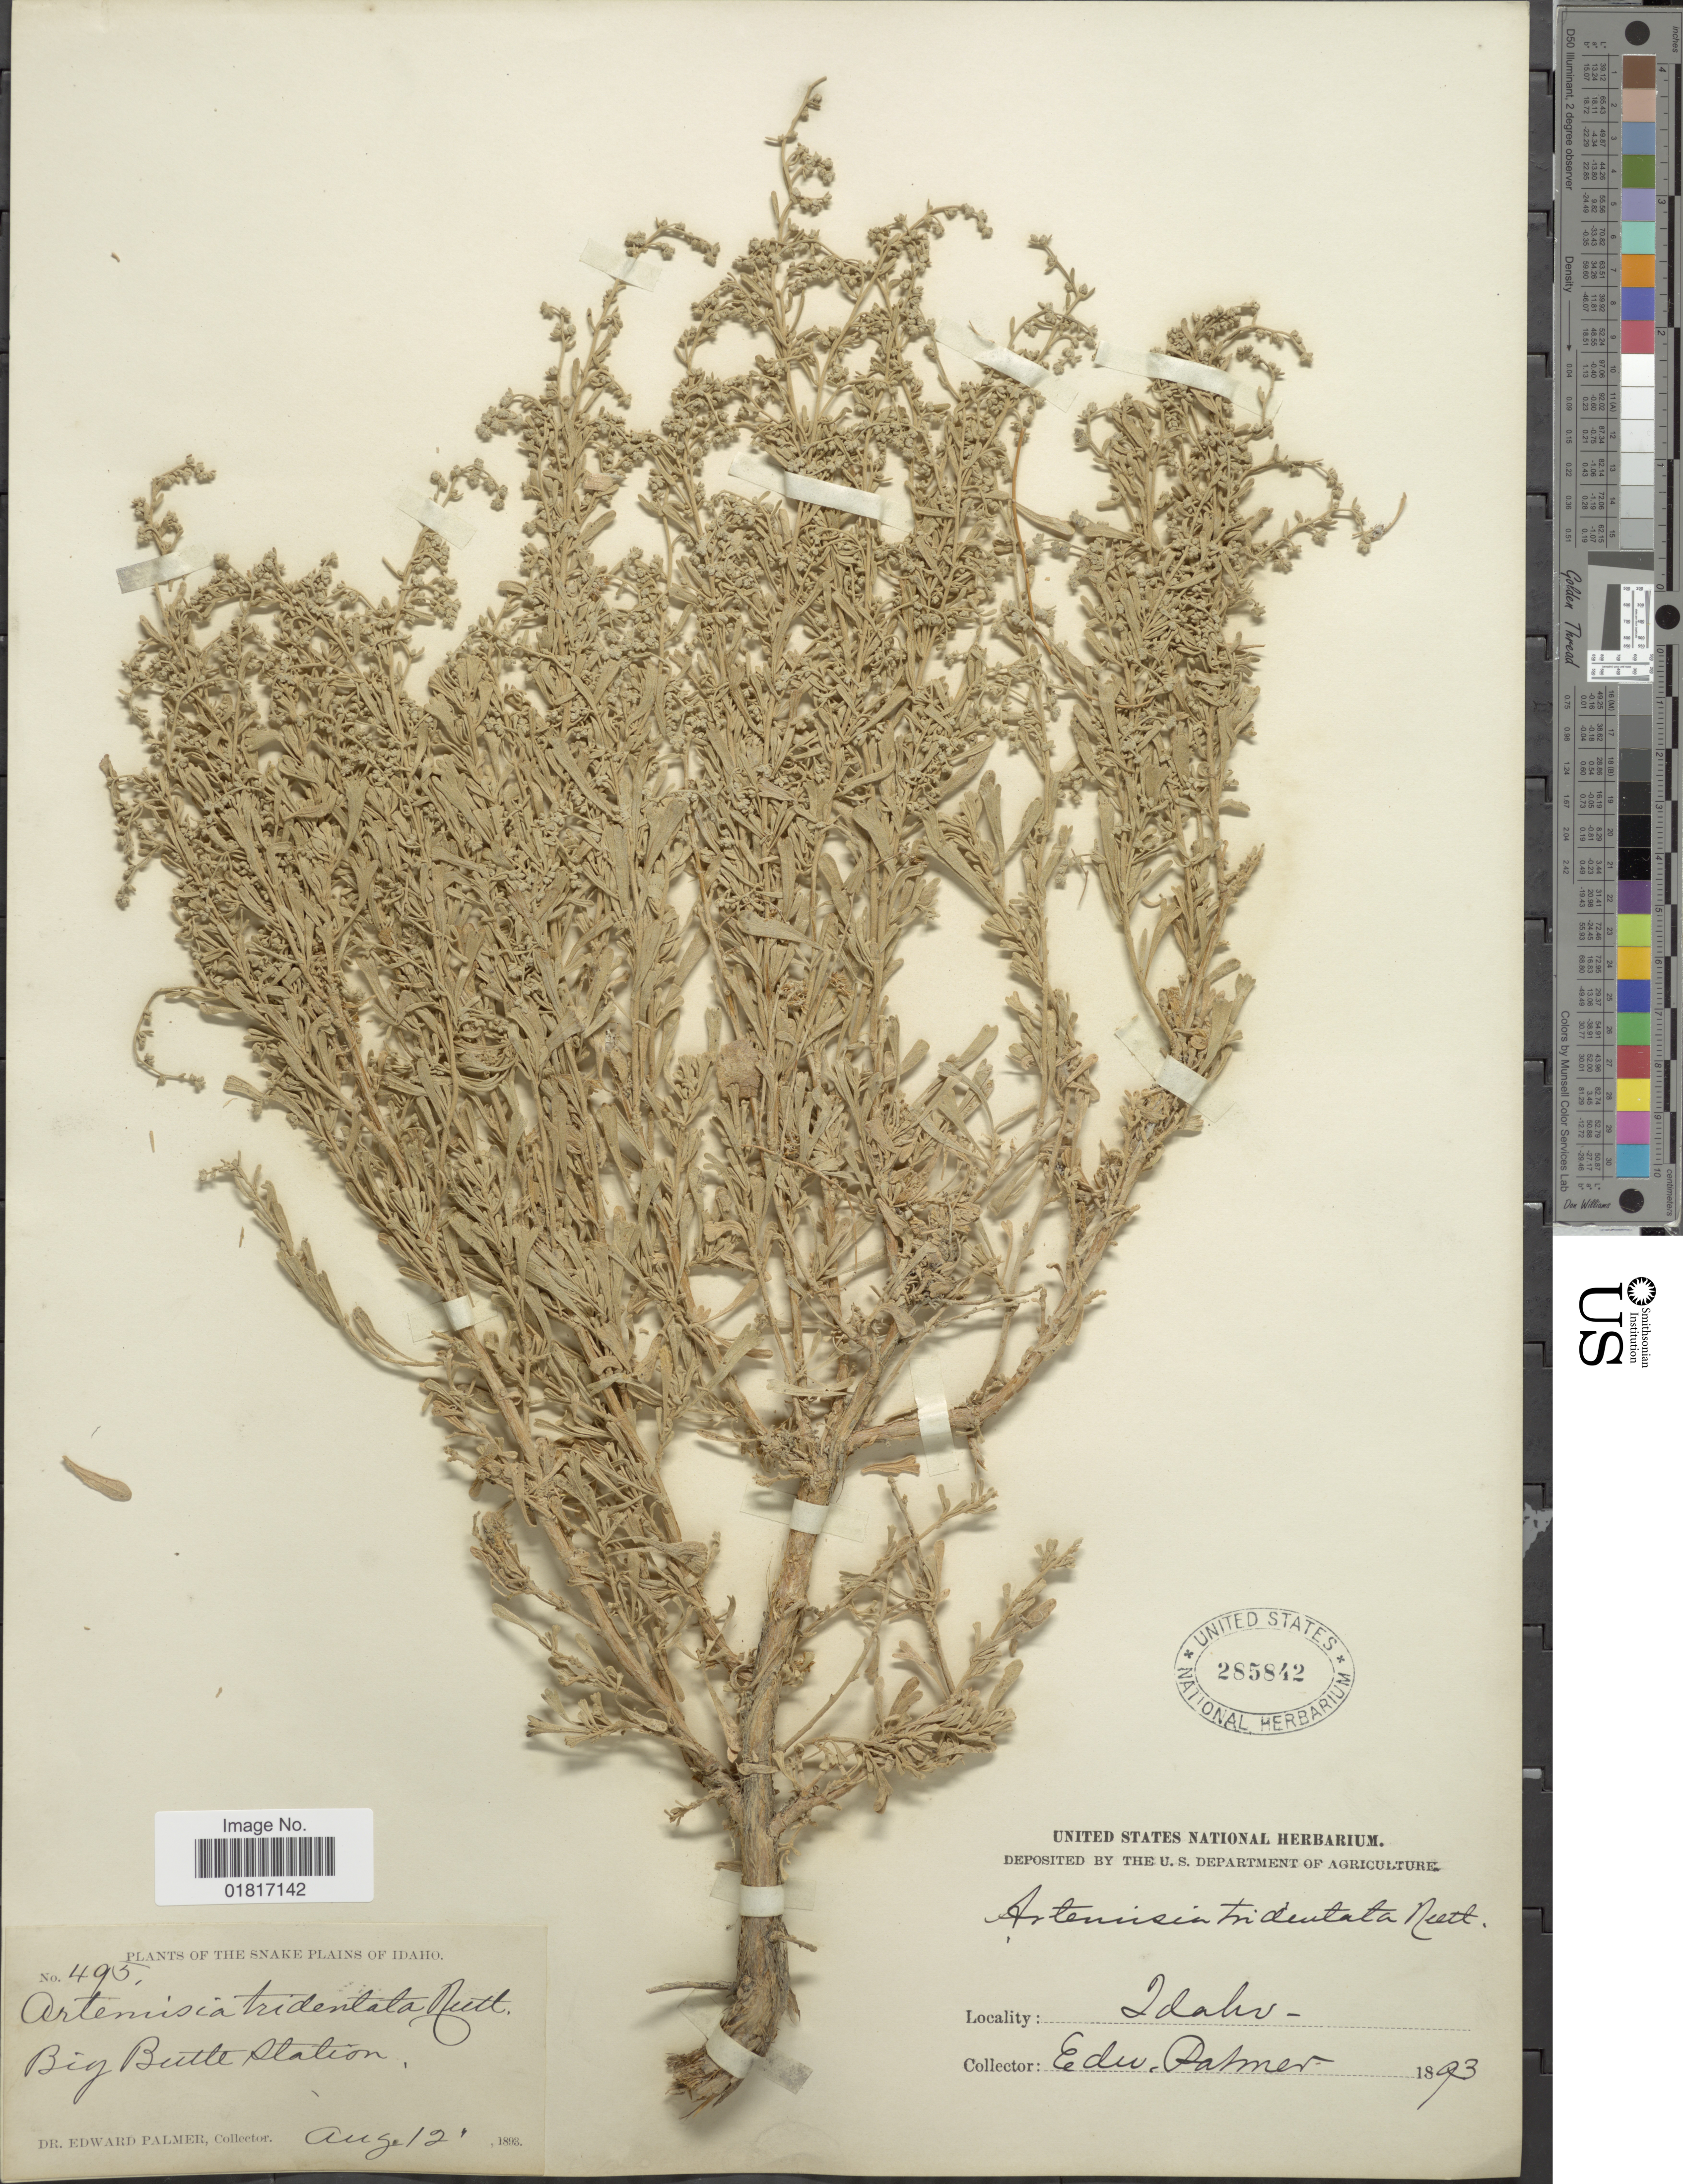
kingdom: Plantae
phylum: Tracheophyta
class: Magnoliopsida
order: Asterales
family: Asteraceae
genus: Artemisia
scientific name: Artemisia tridentata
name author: Nutt.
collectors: E. Palmer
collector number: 495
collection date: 1893-08-12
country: United States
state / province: Idaho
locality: The Snake Plains of Idaho, Big Butte Station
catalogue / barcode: US 285842